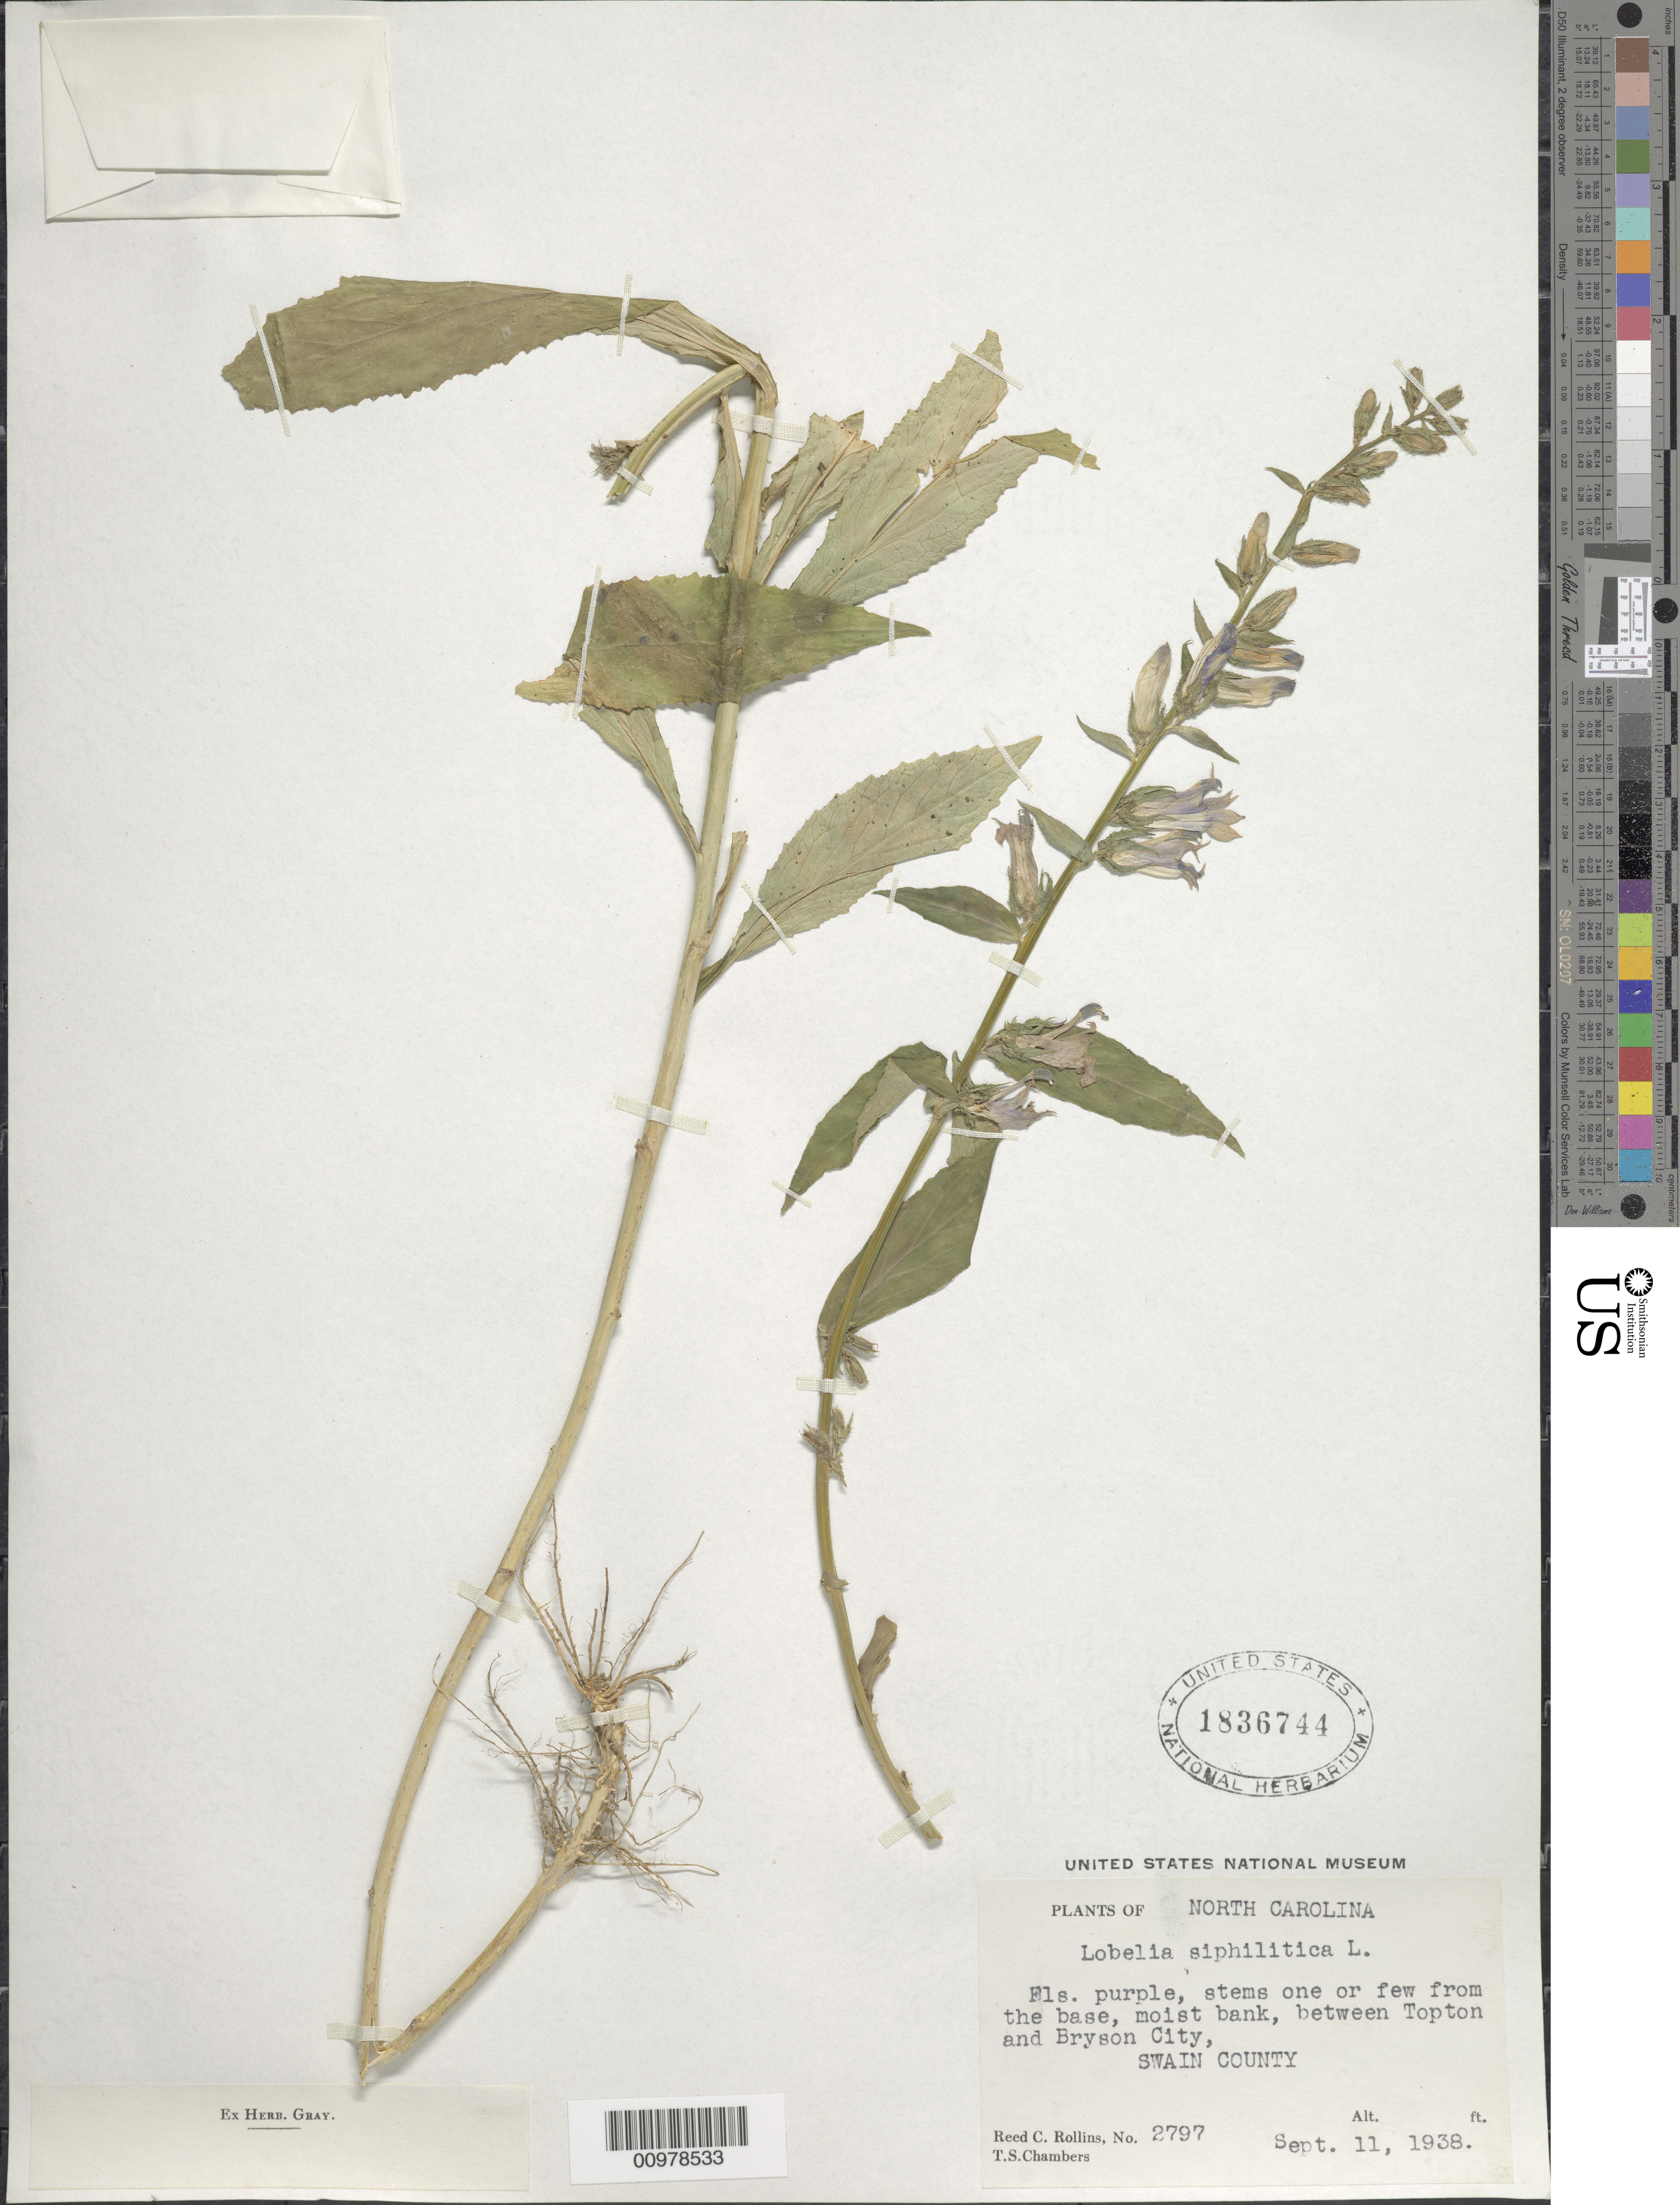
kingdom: Plantae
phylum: Tracheophyta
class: Magnoliopsida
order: Asterales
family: Campanulaceae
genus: Lobelia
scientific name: Lobelia siphilitica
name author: L.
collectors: R. C. Rollins & T. Chambers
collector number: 2979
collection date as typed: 11 Sep 1938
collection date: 1938-09-11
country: United States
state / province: North Carolina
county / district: Swain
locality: Between Topton and Bryson City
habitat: moist bank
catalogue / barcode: US 1836744